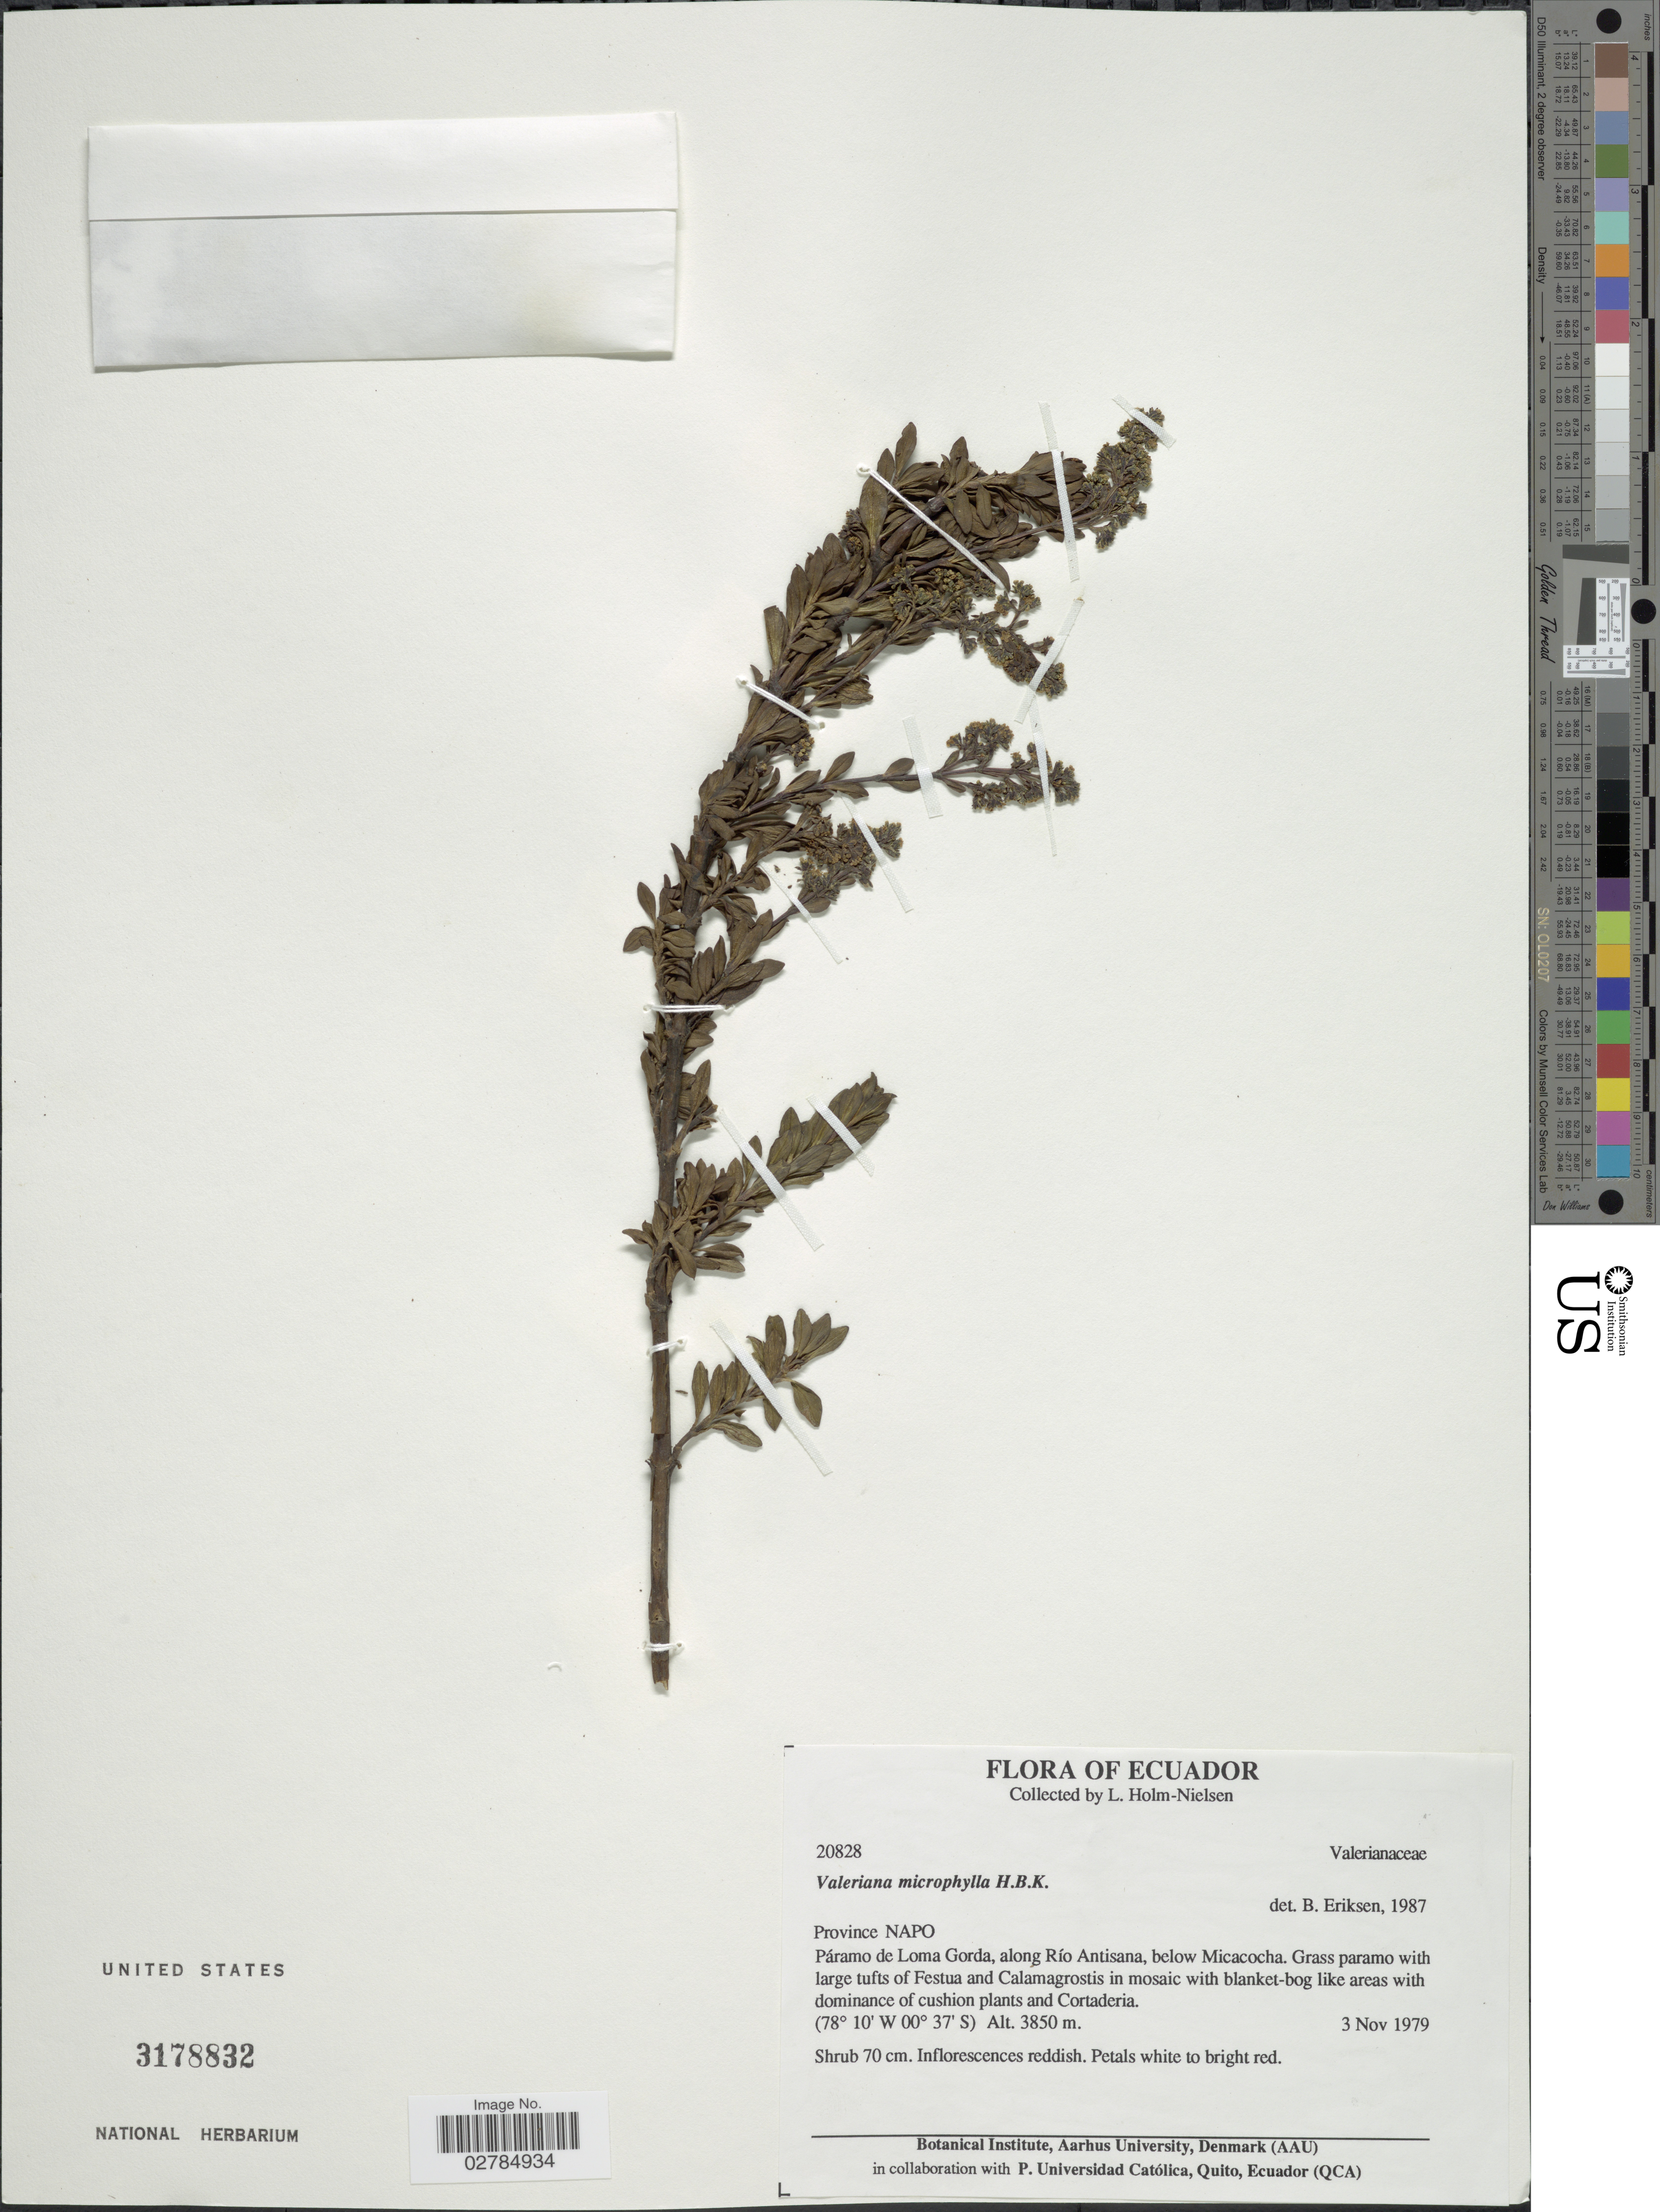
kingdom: Plantae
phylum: Tracheophyta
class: Magnoliopsida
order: Dipsacales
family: Caprifoliaceae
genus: Valeriana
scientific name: Valeriana microphylla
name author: Kunth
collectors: L. Holm-Nielsen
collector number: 20828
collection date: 1979-11-03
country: Ecuador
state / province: Napo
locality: Páramo de Loma Gorda, along Río Antisana, below Micacocha.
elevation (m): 3850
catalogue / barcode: US 3178832